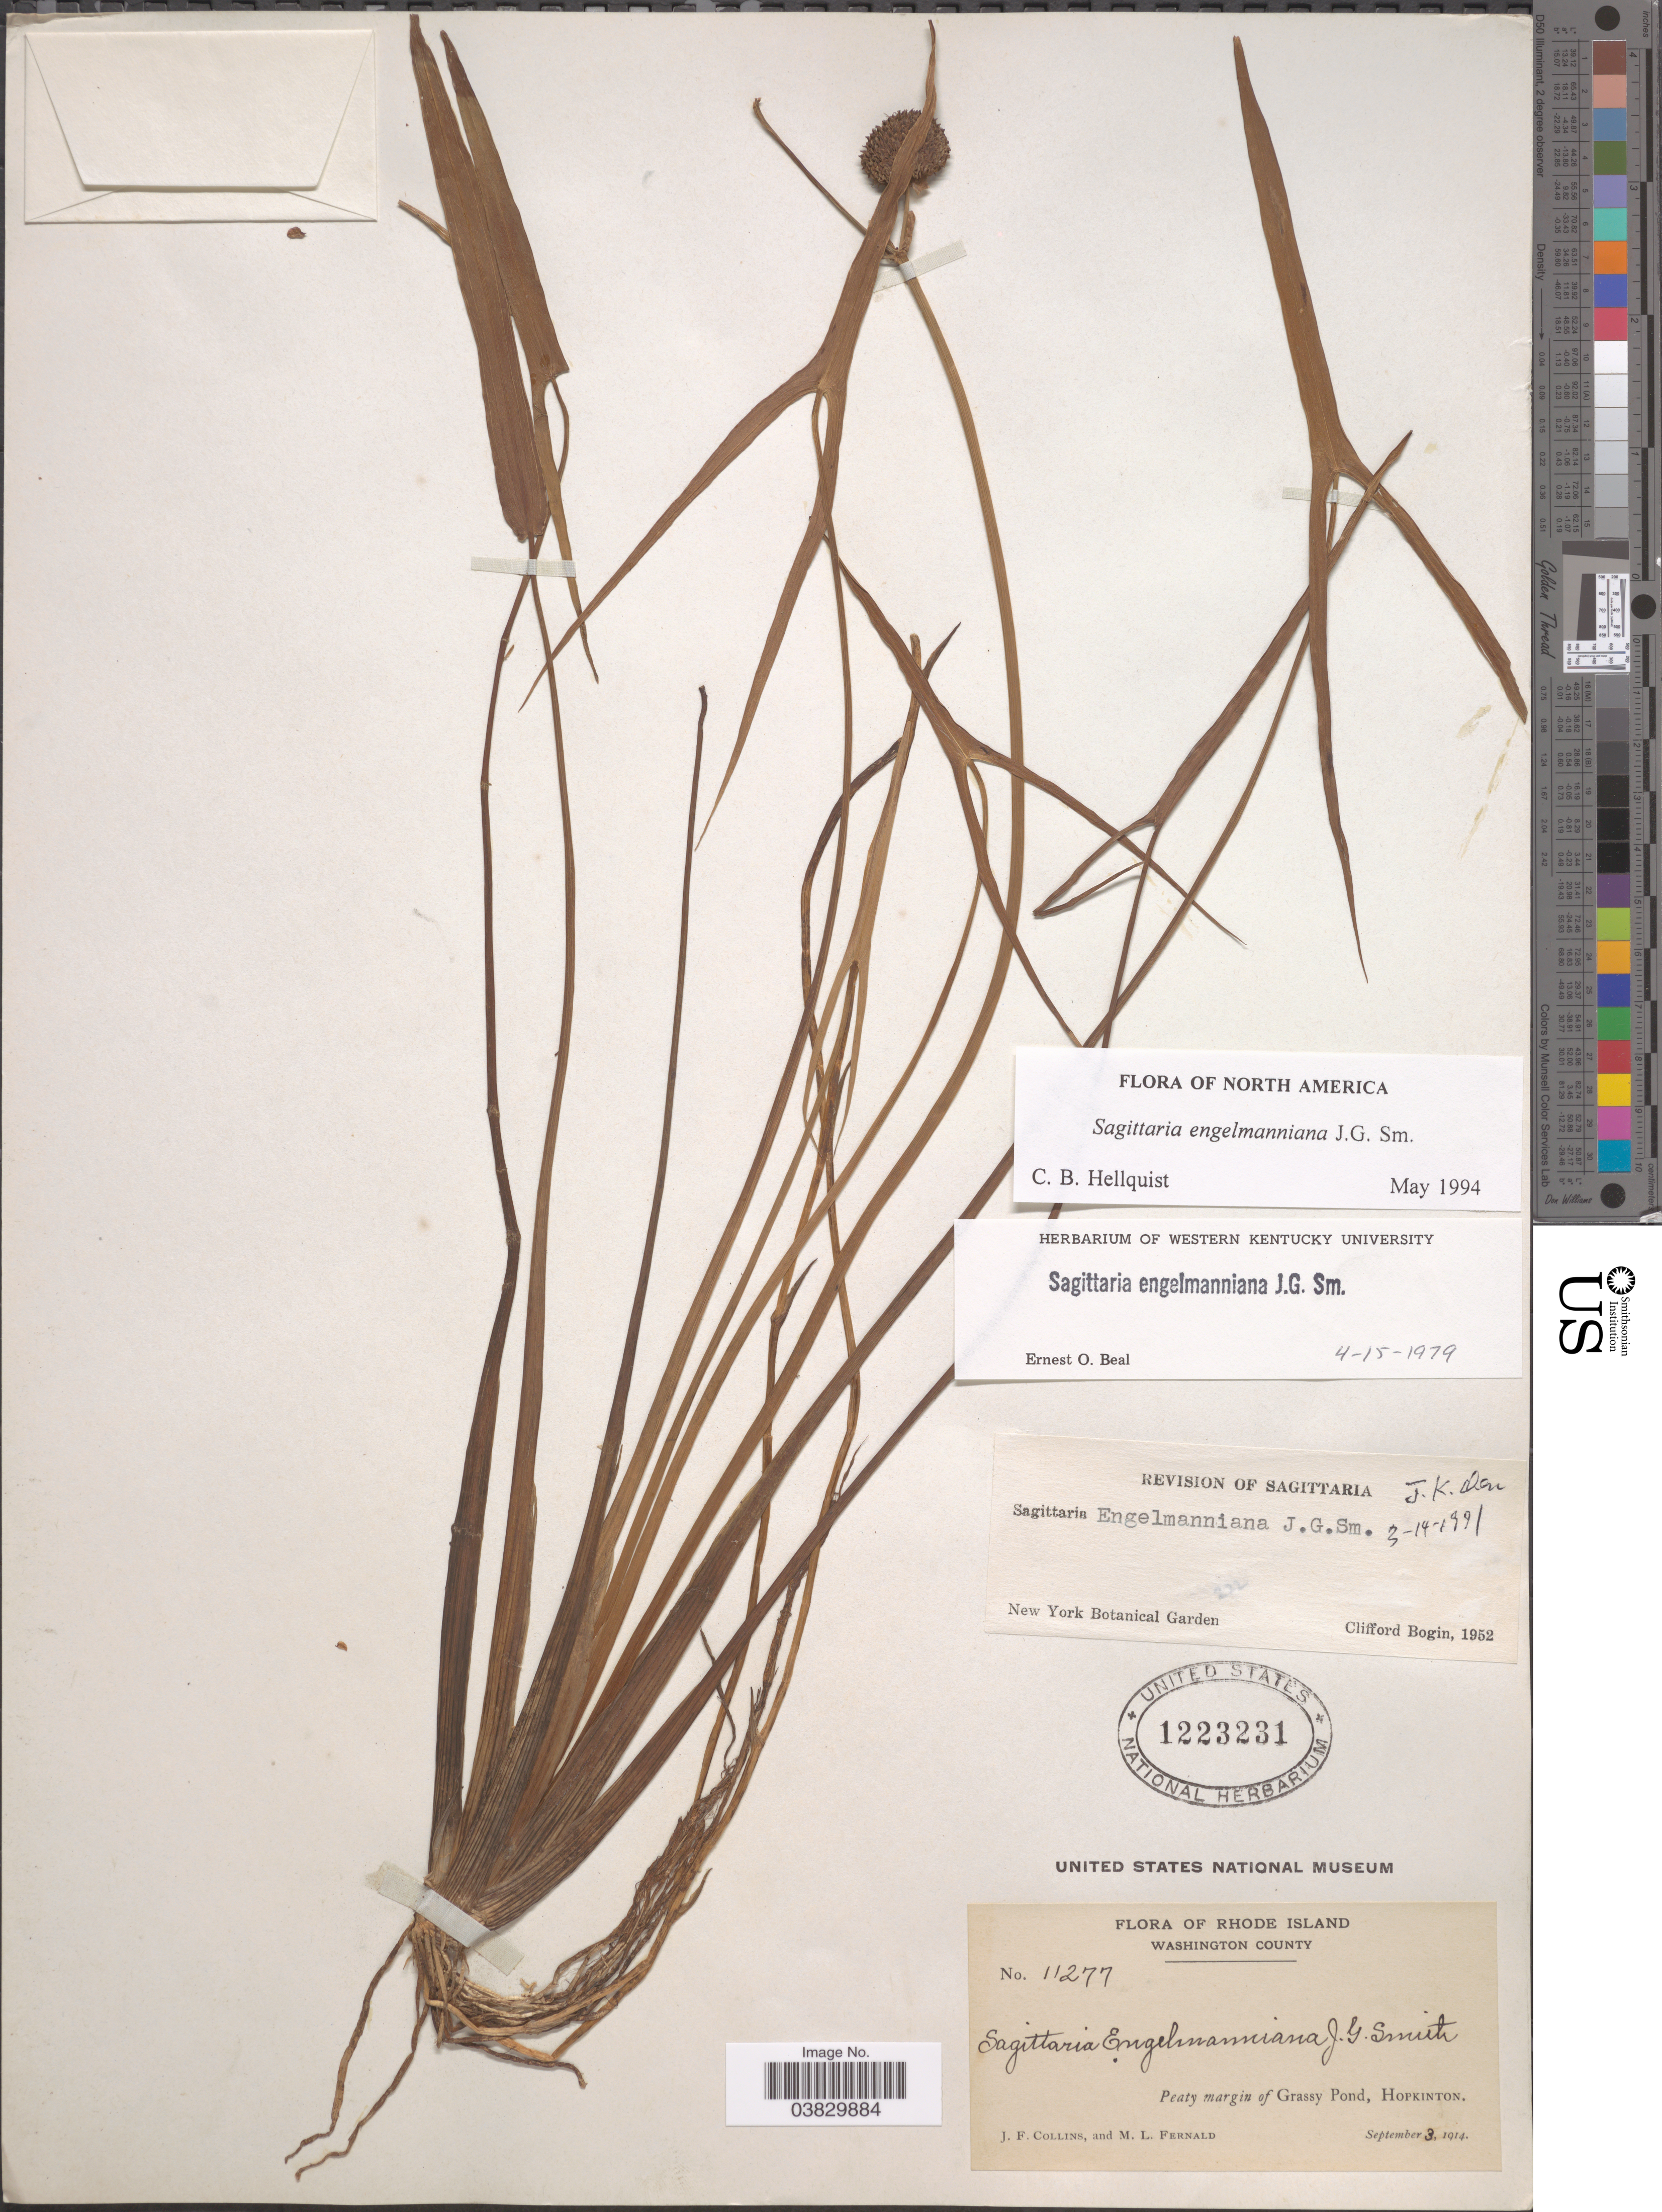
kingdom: Plantae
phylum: Tracheophyta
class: Liliopsida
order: Alismatales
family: Alismataceae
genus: Sagittaria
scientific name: Sagittaria engelmanniana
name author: J.G. Sm.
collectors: J. Collins & M. L. Fernald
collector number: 11277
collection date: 1914-09-03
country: United States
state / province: Rhode Island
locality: Washington County. Peaty margin of Grassy Pond, Hopkinton.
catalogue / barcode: US 1223231